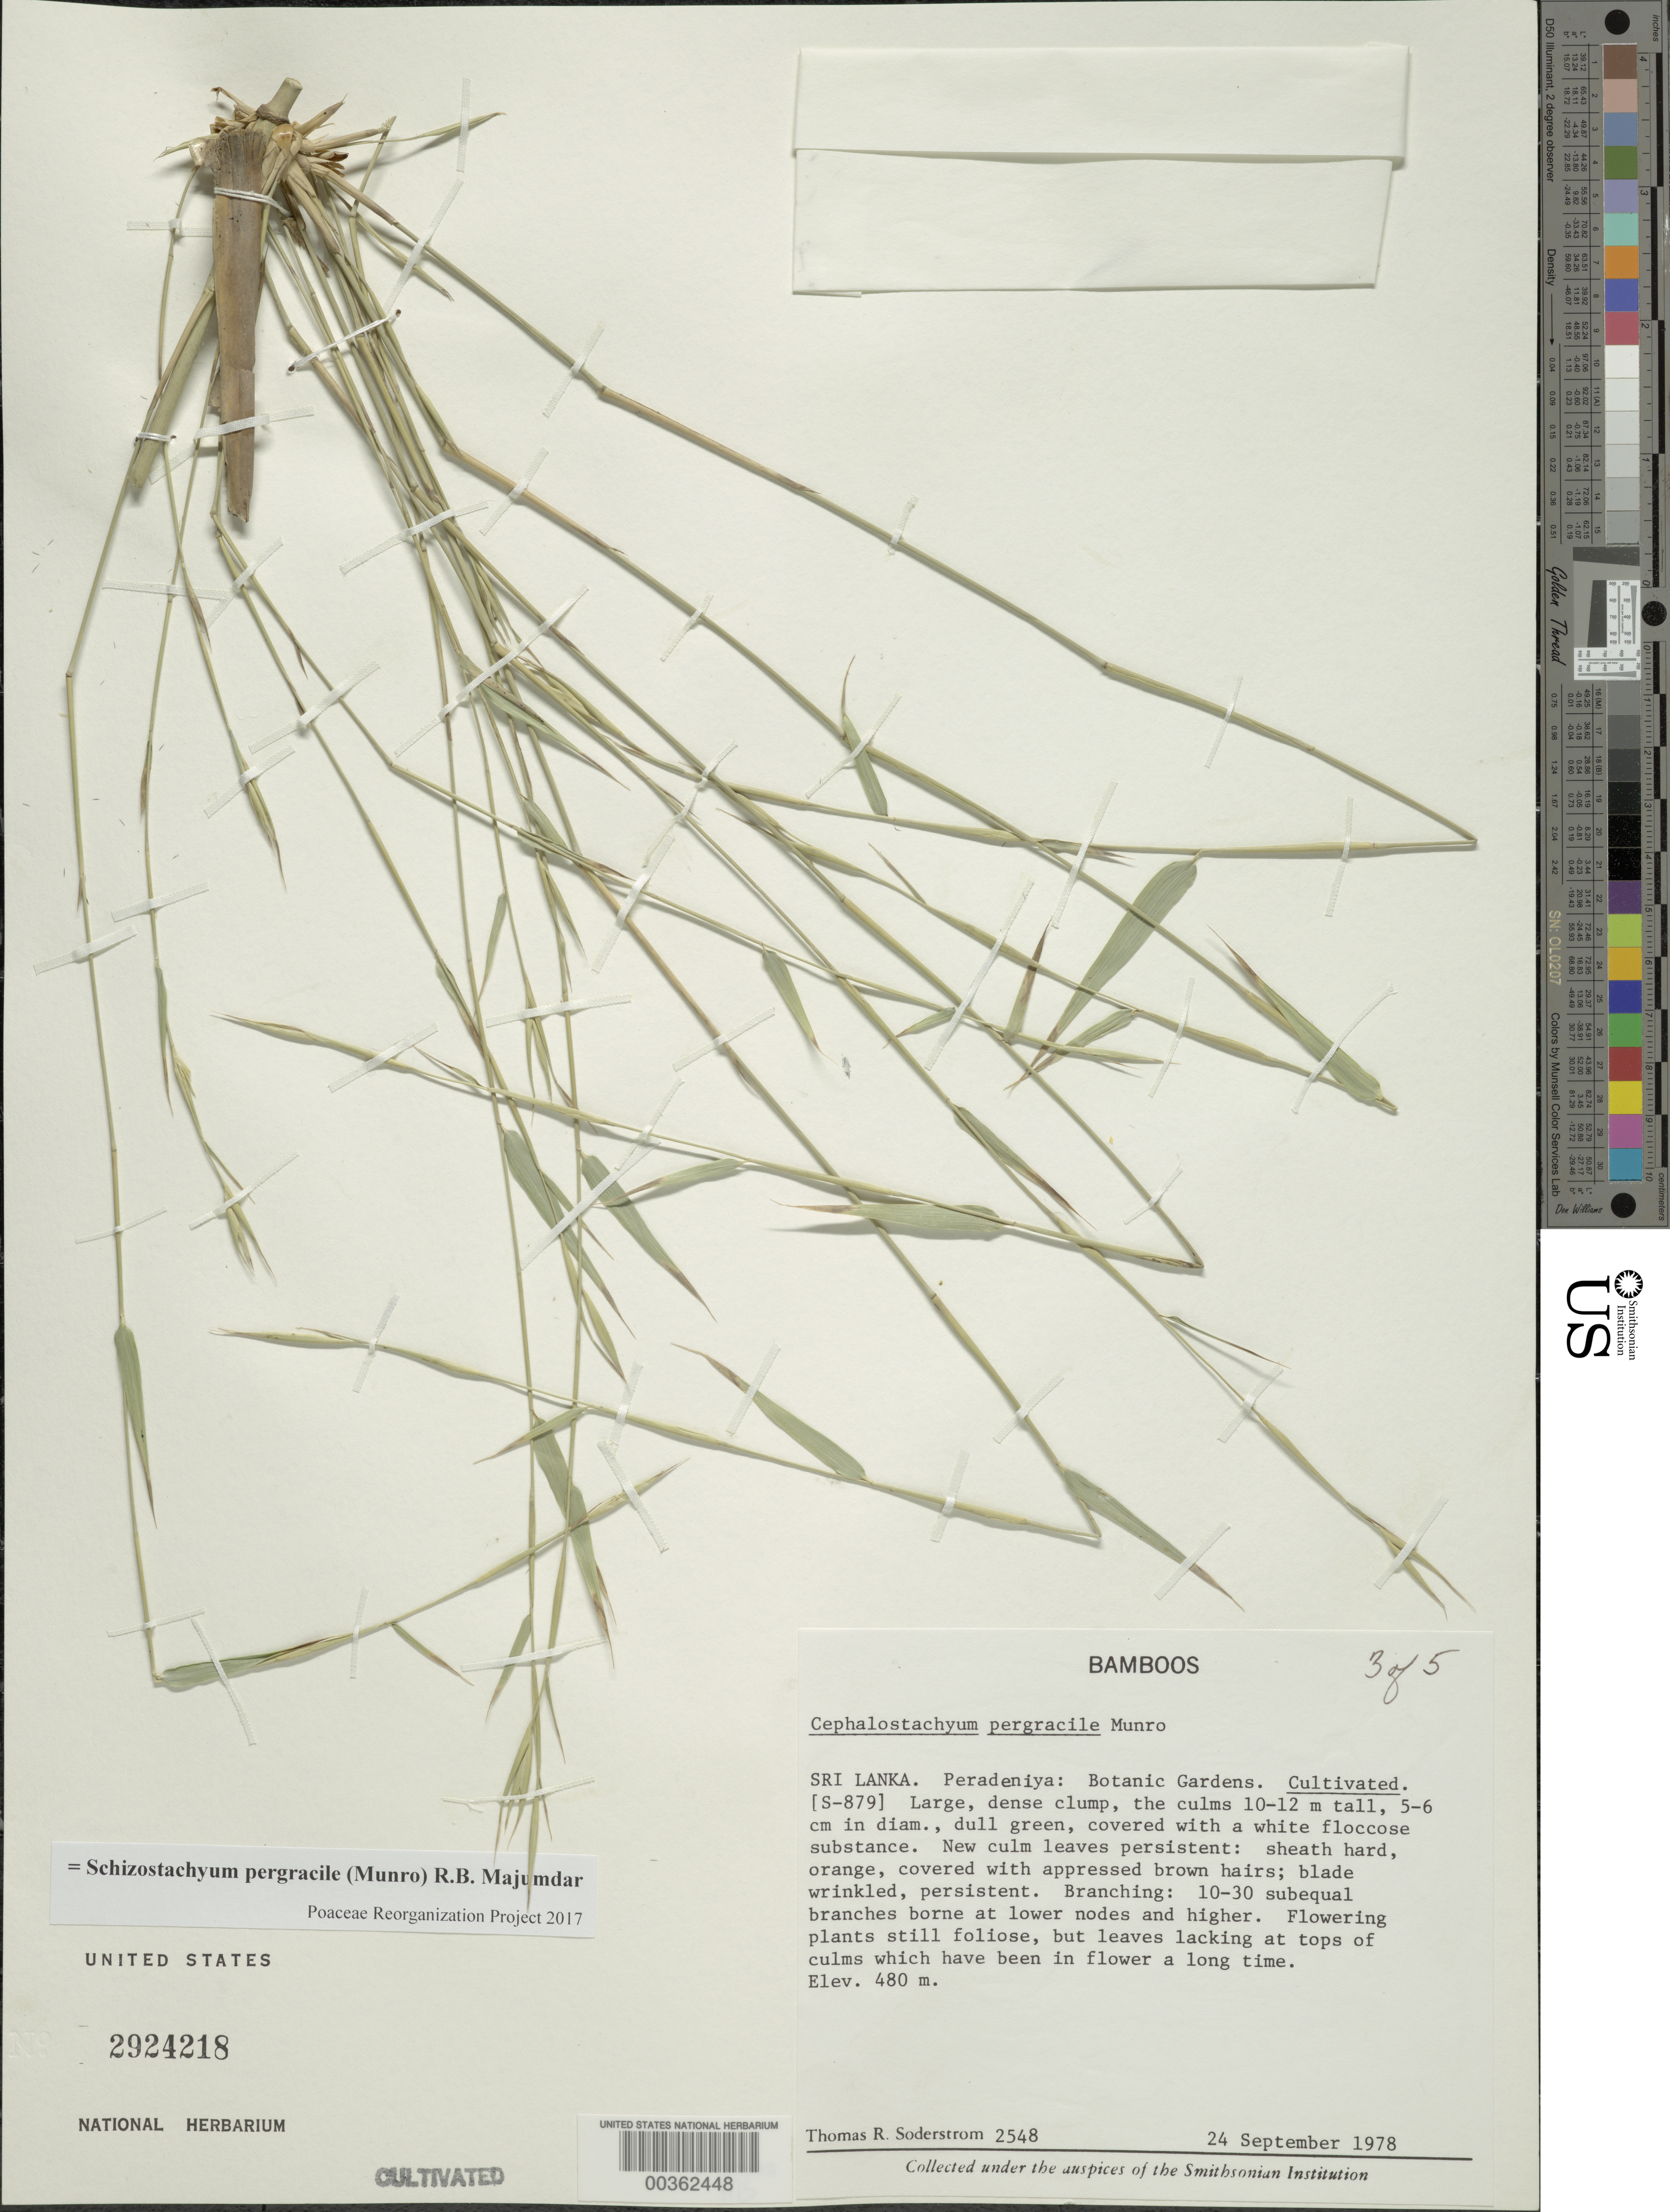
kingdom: Plantae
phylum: Tracheophyta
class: Liliopsida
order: Poales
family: Poaceae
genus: Schizostachyum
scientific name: Schizostachyum pergracile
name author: (Munro) R.B. Majumdar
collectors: T. R. Soderstrom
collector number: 2548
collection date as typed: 24 Sep 1978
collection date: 1978-09-24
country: Sri Lanka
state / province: Central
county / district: Kandy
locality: Perandeniya: botanic gardens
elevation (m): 480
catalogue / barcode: US 2924218